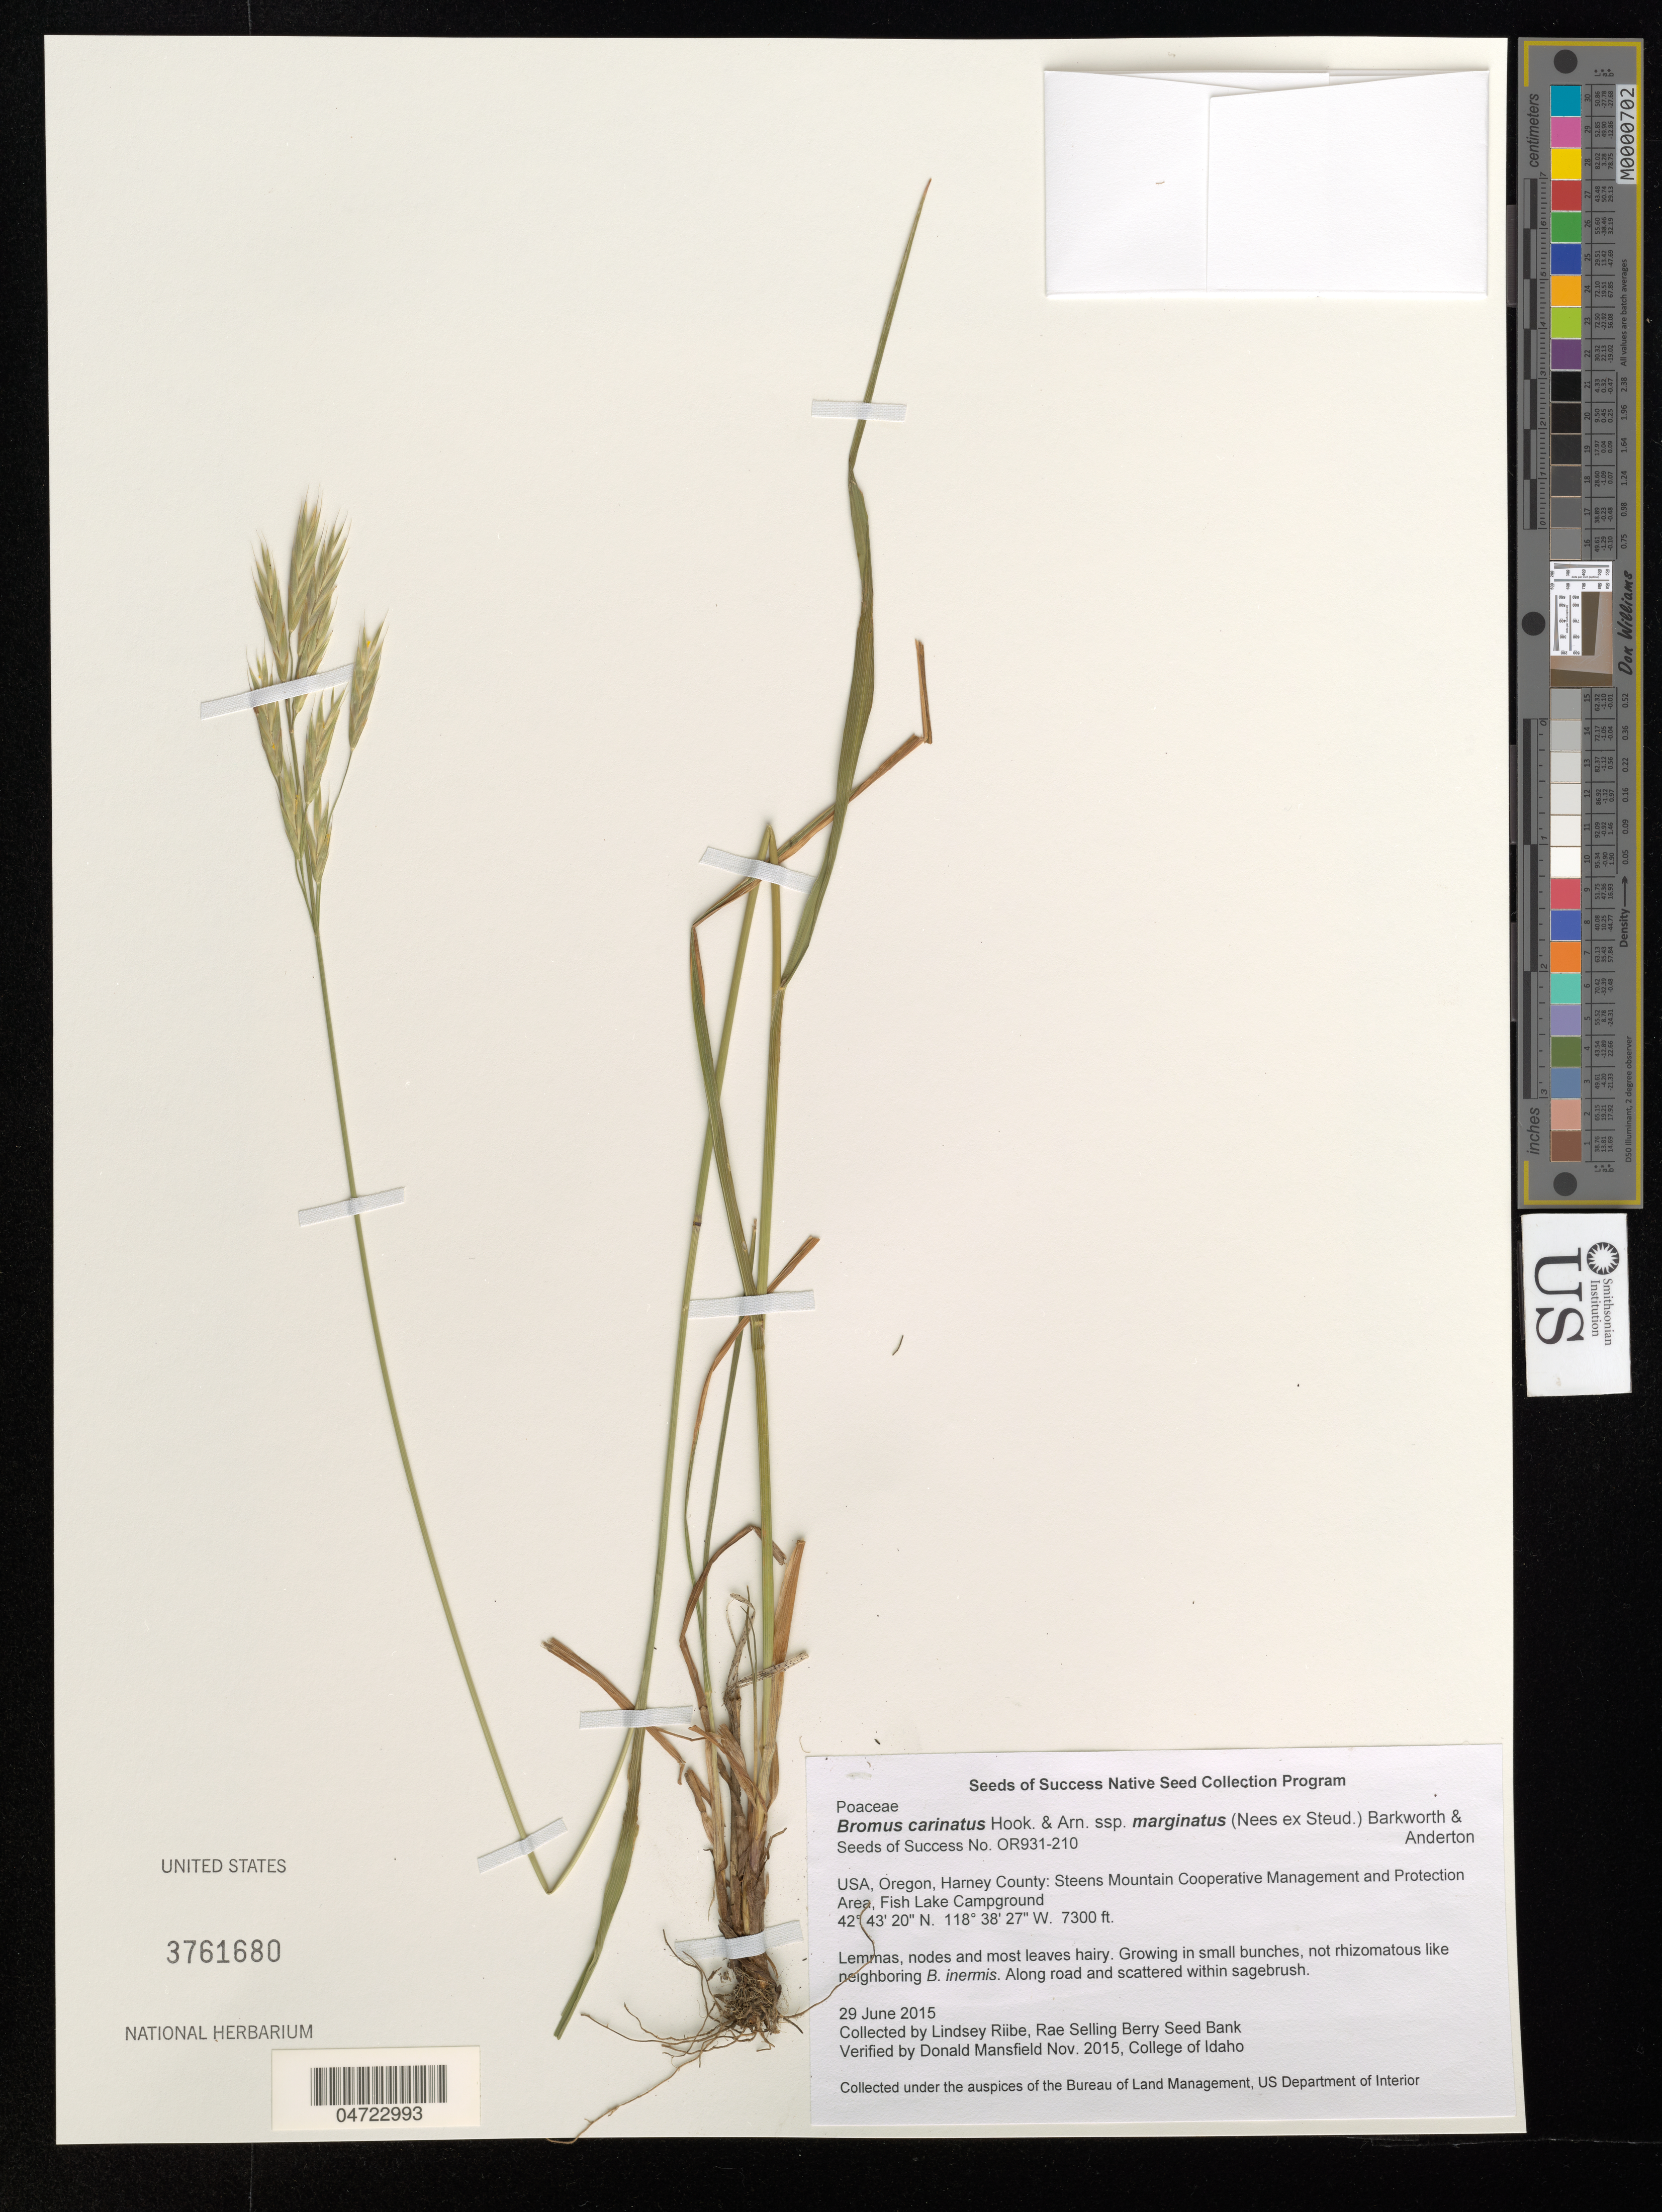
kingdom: Plantae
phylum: Tracheophyta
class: Liliopsida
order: Poales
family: Poaceae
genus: Bromus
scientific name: Bromus carinatus var. marginatus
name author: (Nees ex Steud.) Barkworth & Anderton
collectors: L. Riibe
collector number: OR931-210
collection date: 2015-06-29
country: United States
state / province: Oregon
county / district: Harney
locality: Harney County: Steens Mountain Cooperative Management and Protection area, Fish Lake Campground.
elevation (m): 2225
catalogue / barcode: US 3761680